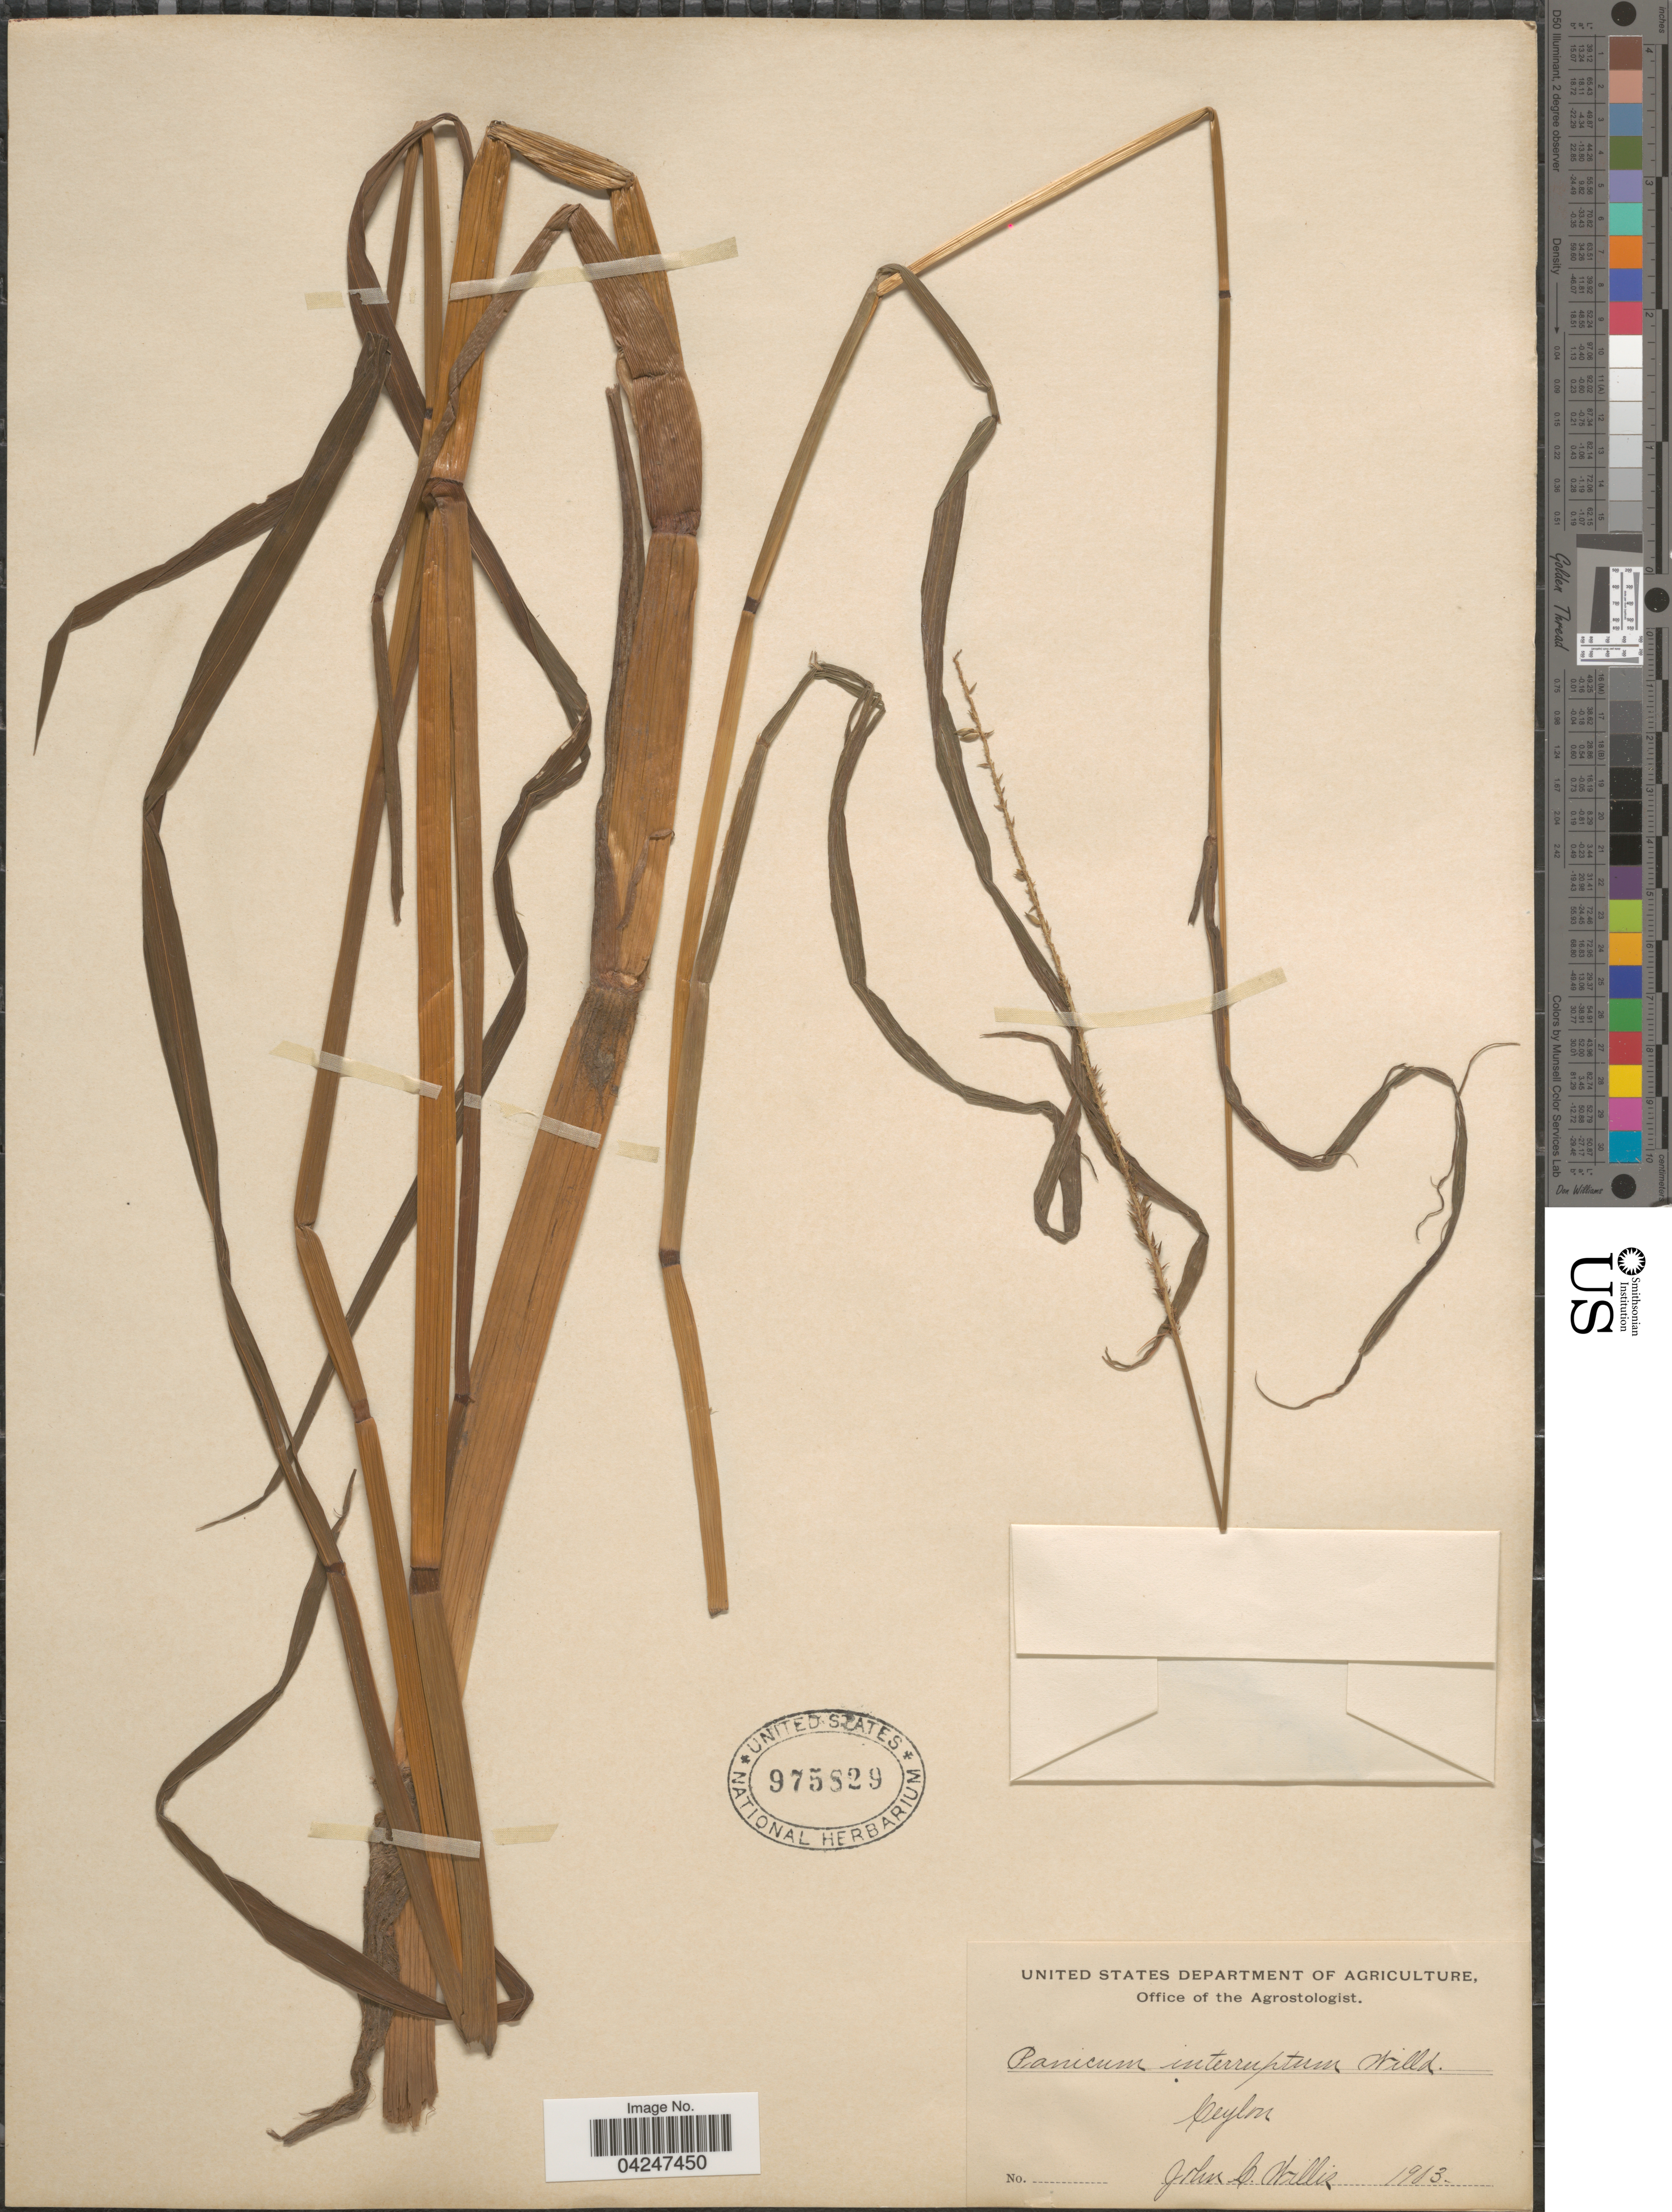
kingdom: Plantae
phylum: Tracheophyta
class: Liliopsida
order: Poales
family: Poaceae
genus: Sacciolepis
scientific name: Sacciolepis interrupta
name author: (Willd.) Stapf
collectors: J. Willis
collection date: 1903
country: Sri Lanka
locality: Ceylon.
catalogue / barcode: US 975829